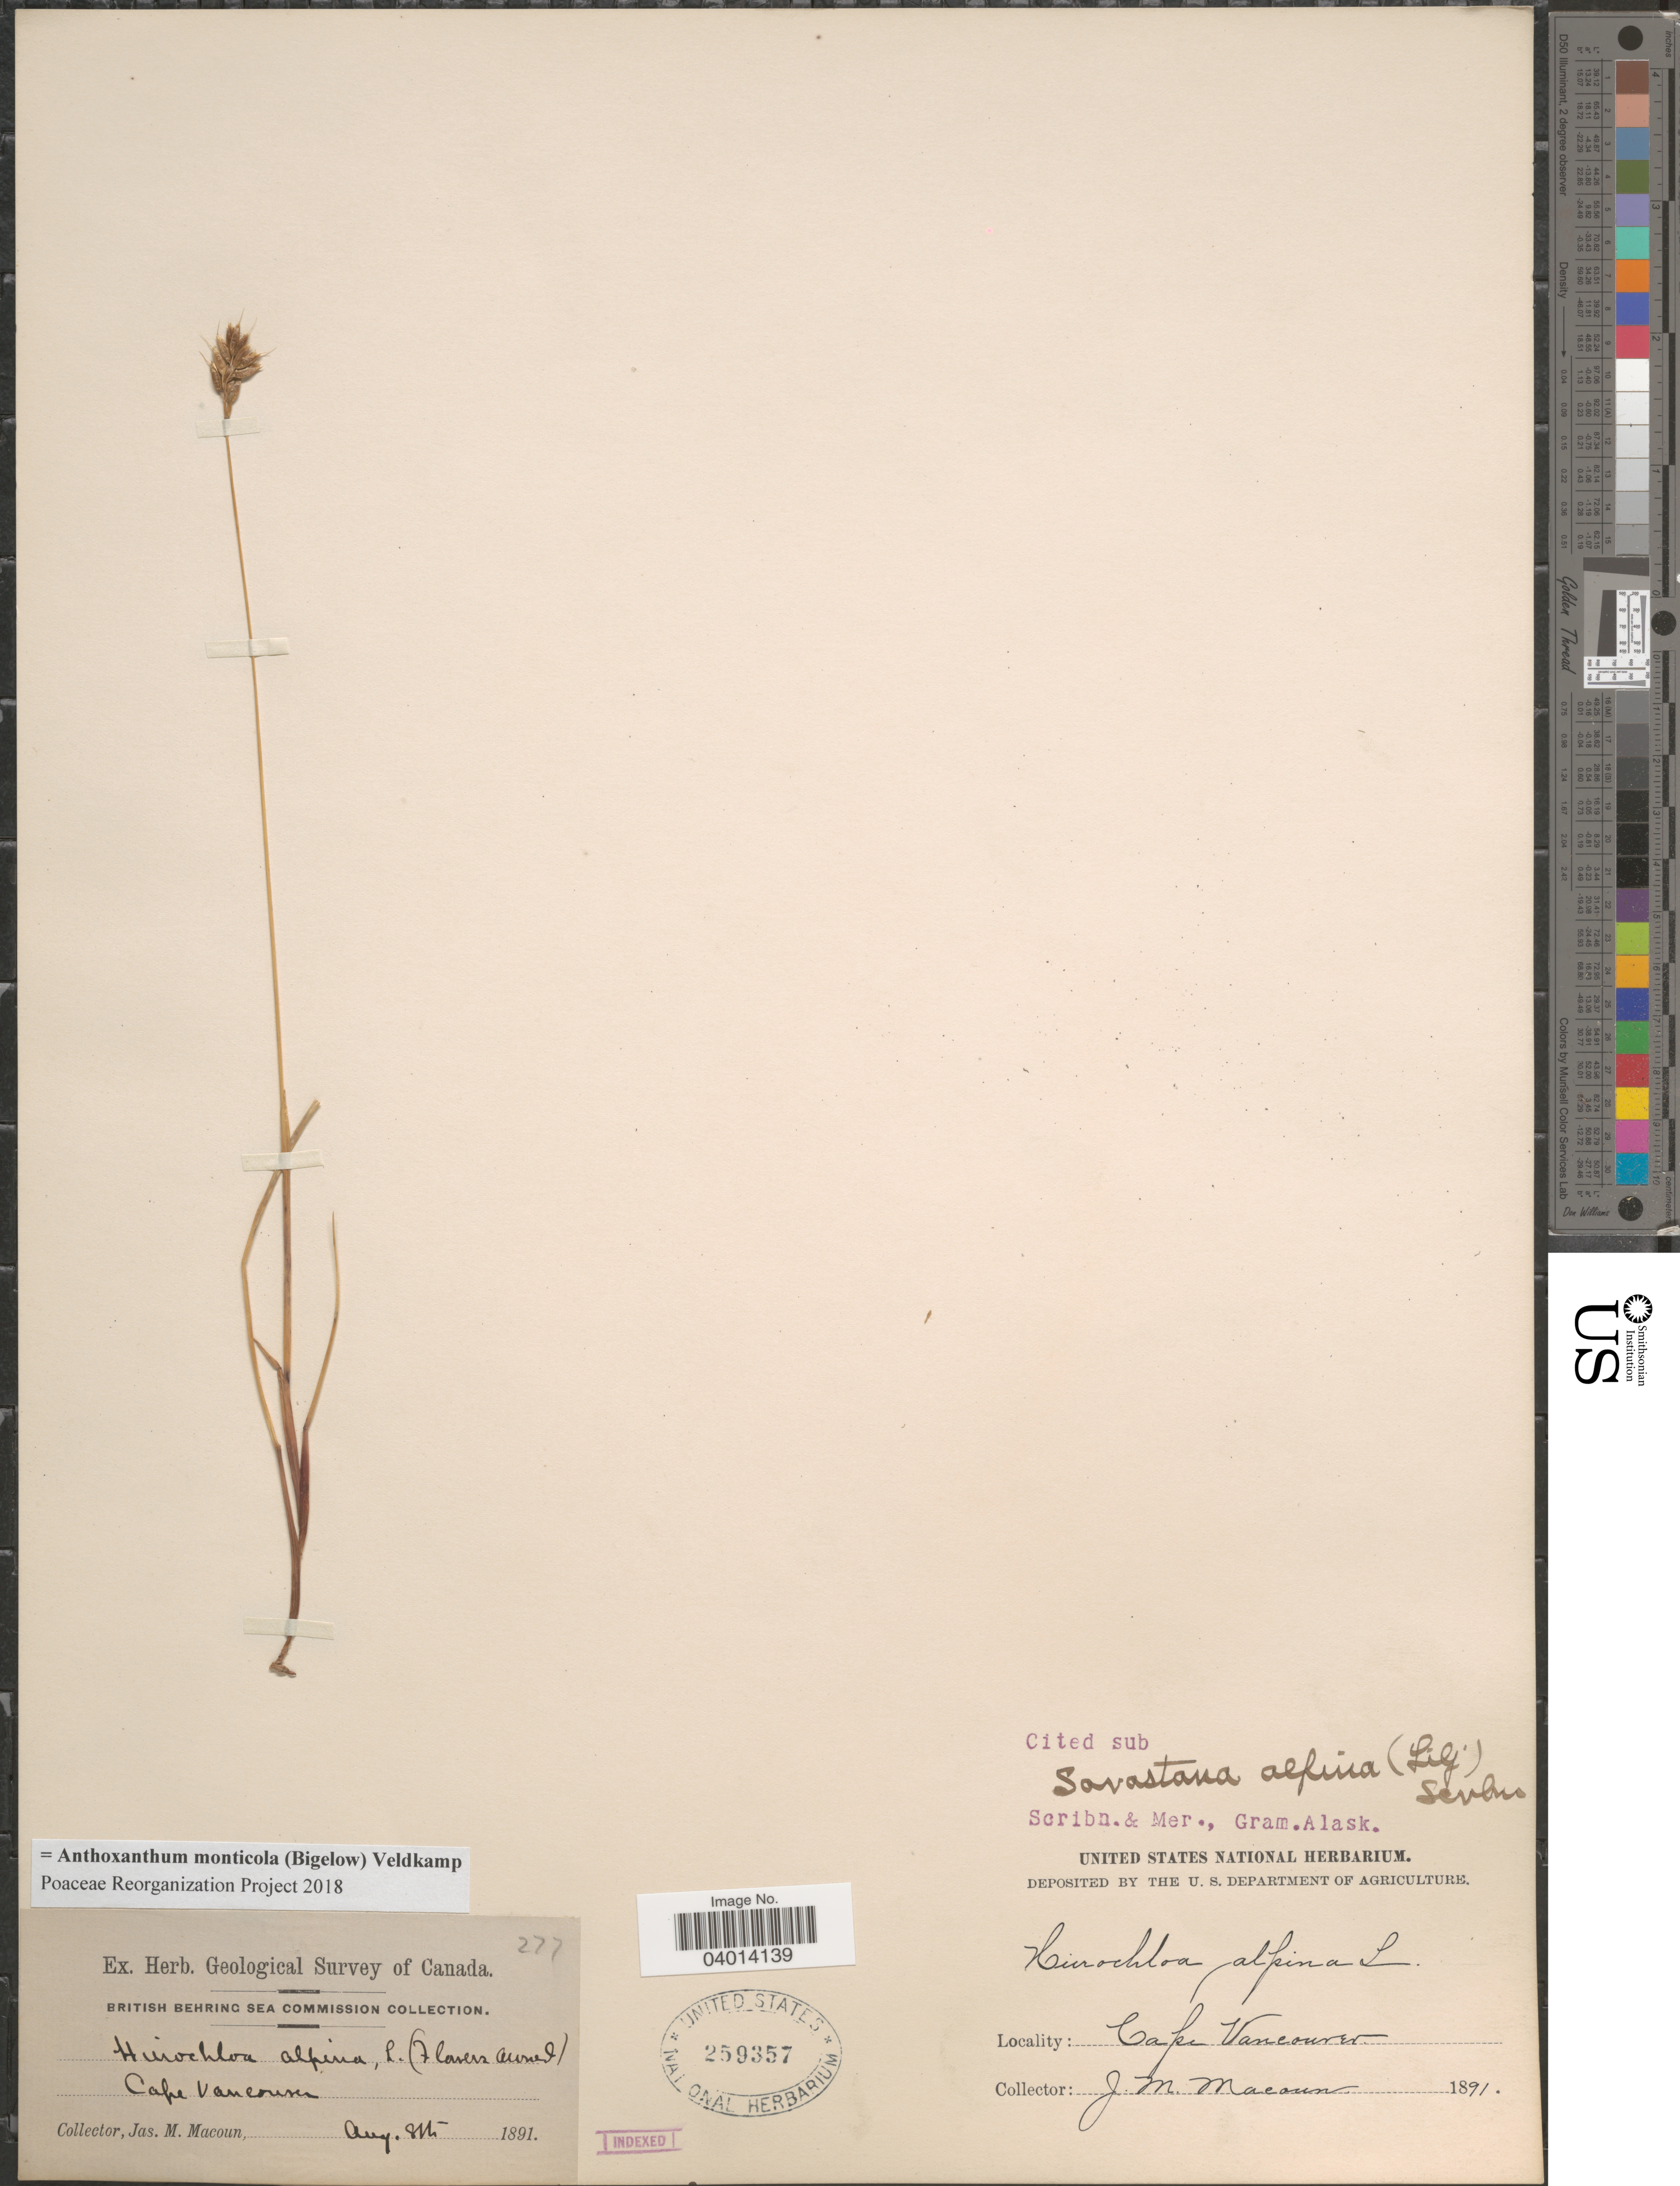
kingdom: Plantae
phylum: Tracheophyta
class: Liliopsida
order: Poales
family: Poaceae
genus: Anthoxanthum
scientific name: Anthoxanthum monticola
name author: (Bigelow) Veldkamp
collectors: J. M. Macoun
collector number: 277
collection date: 1891-08-08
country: United States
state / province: Alaska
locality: Cape Vancouver.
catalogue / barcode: US 259357